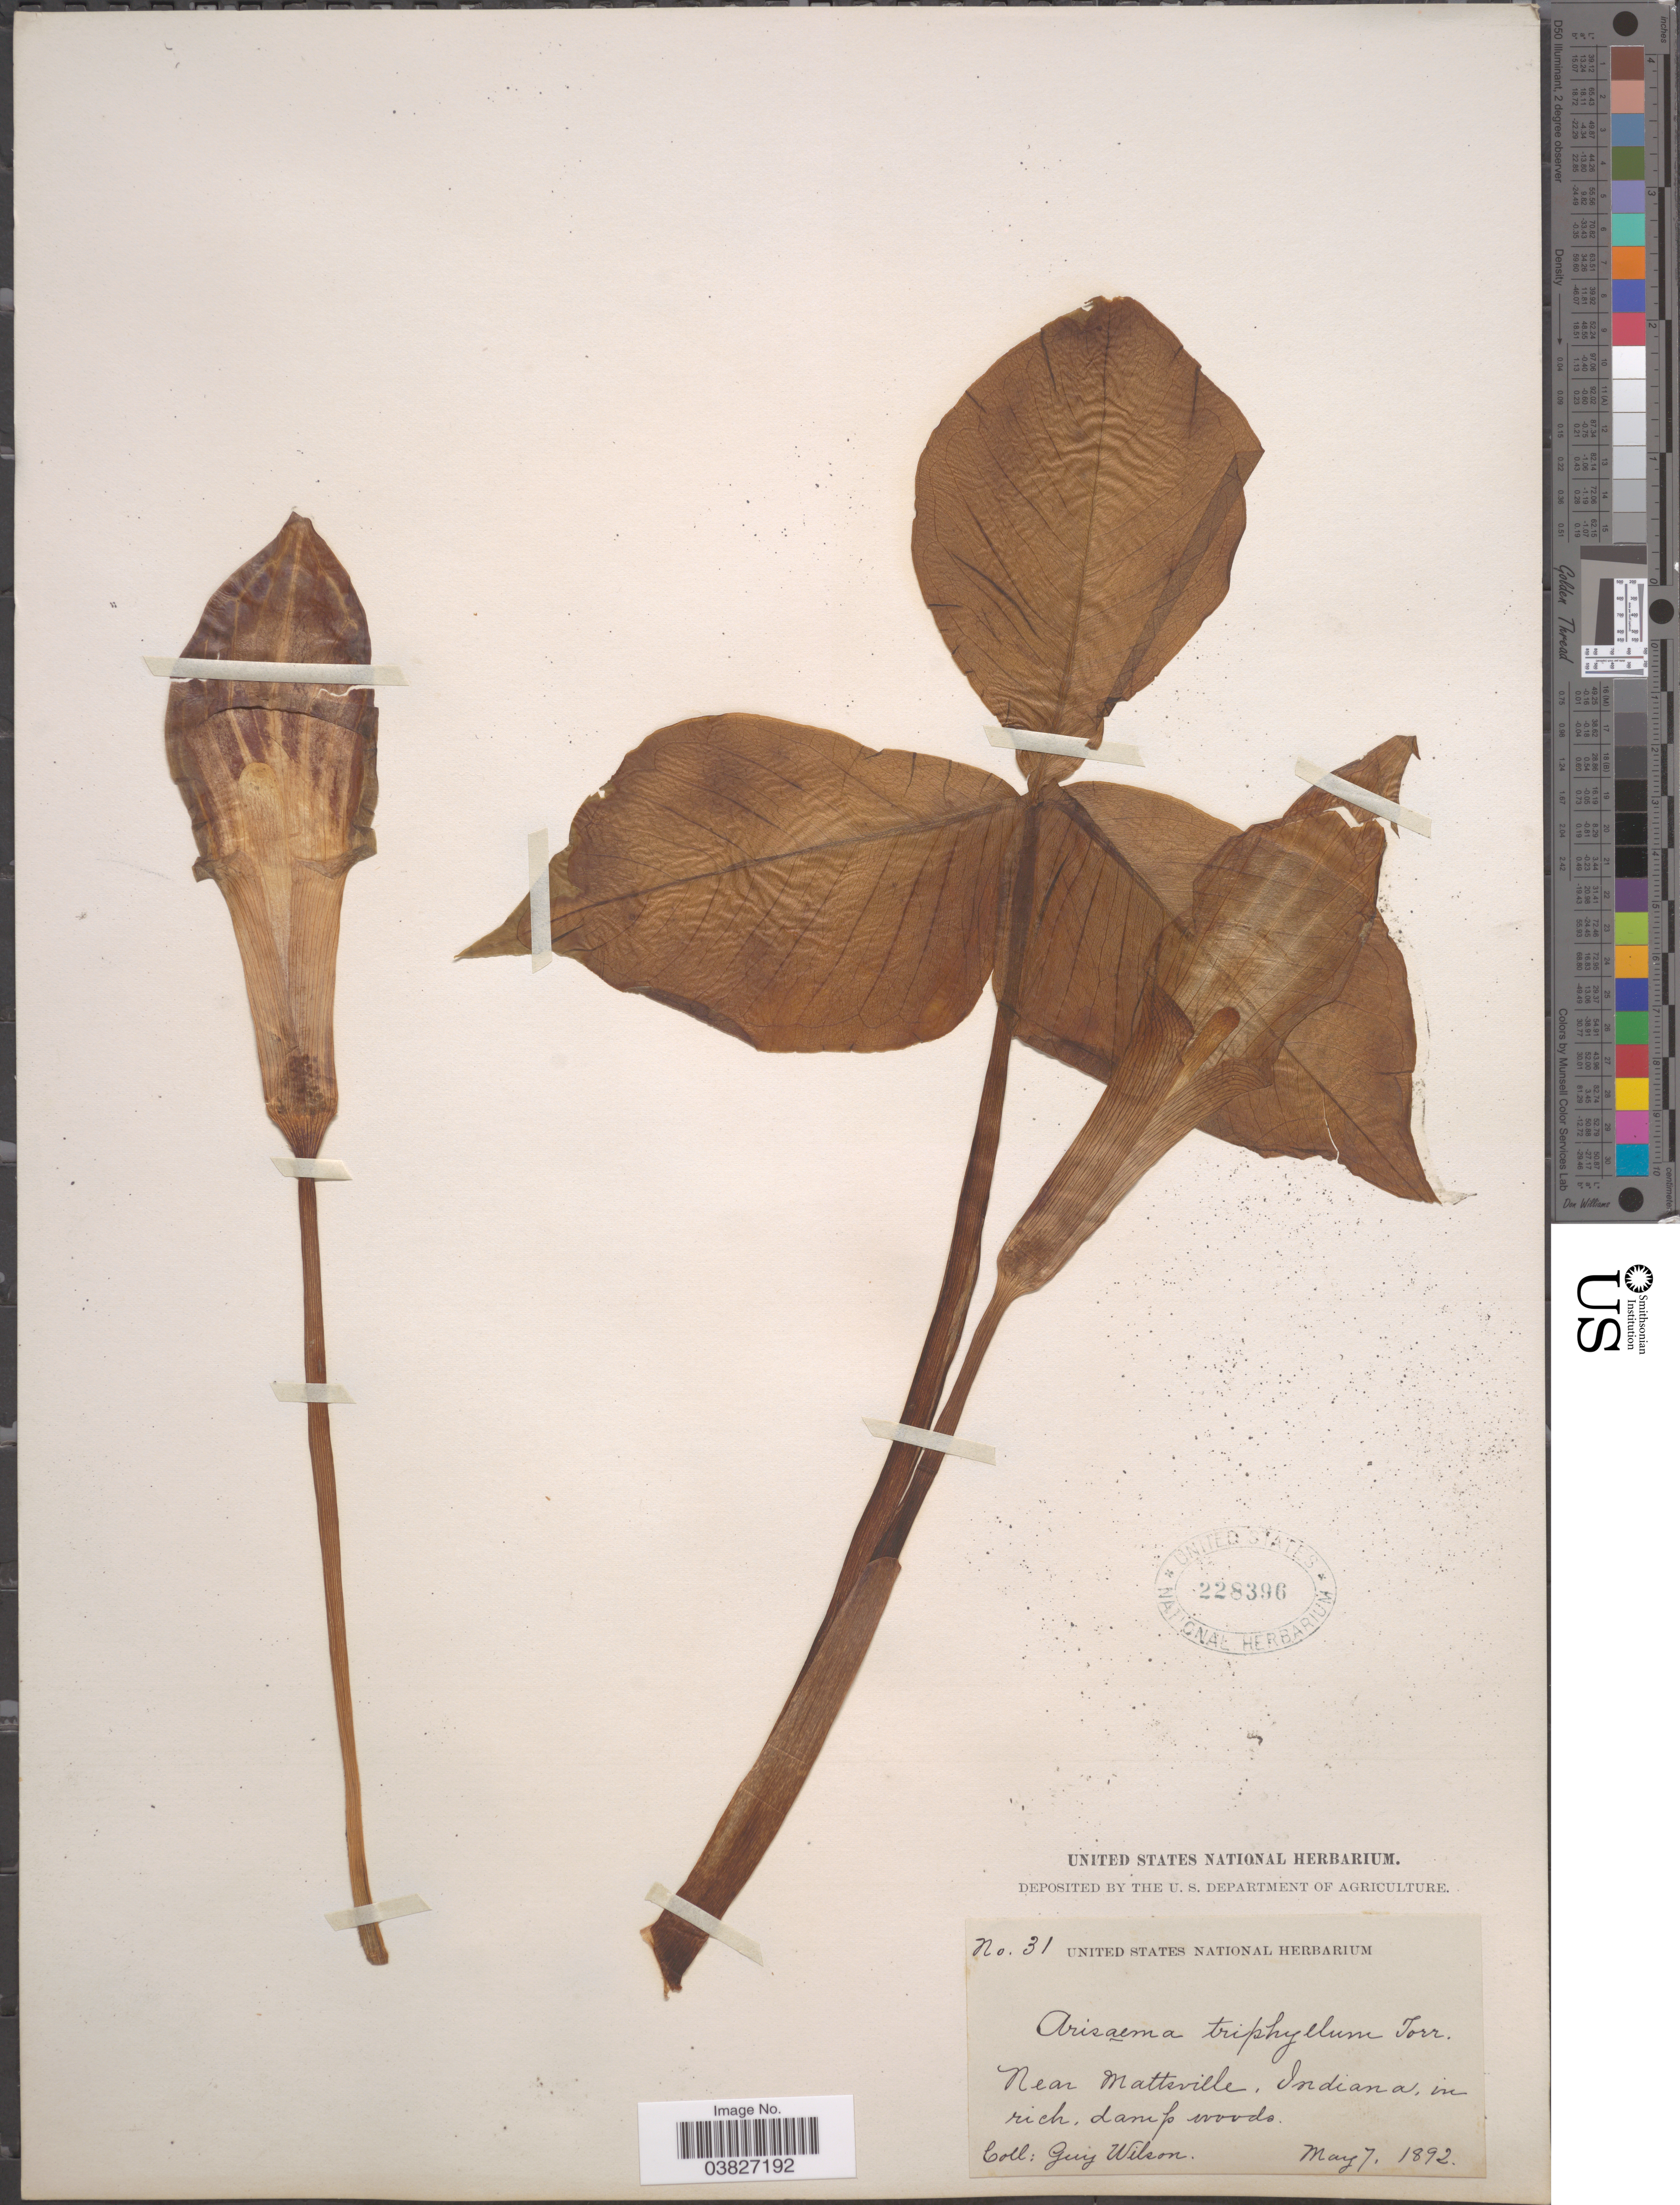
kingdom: Plantae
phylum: Tracheophyta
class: Liliopsida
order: Alismatales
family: Araceae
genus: Arisaema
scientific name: Arisaema triphyllum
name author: (L.) Schott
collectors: G. Wilson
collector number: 31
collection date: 1892-05-07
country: United States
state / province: Indiana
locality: Near Mattsville.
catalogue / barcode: US 228396